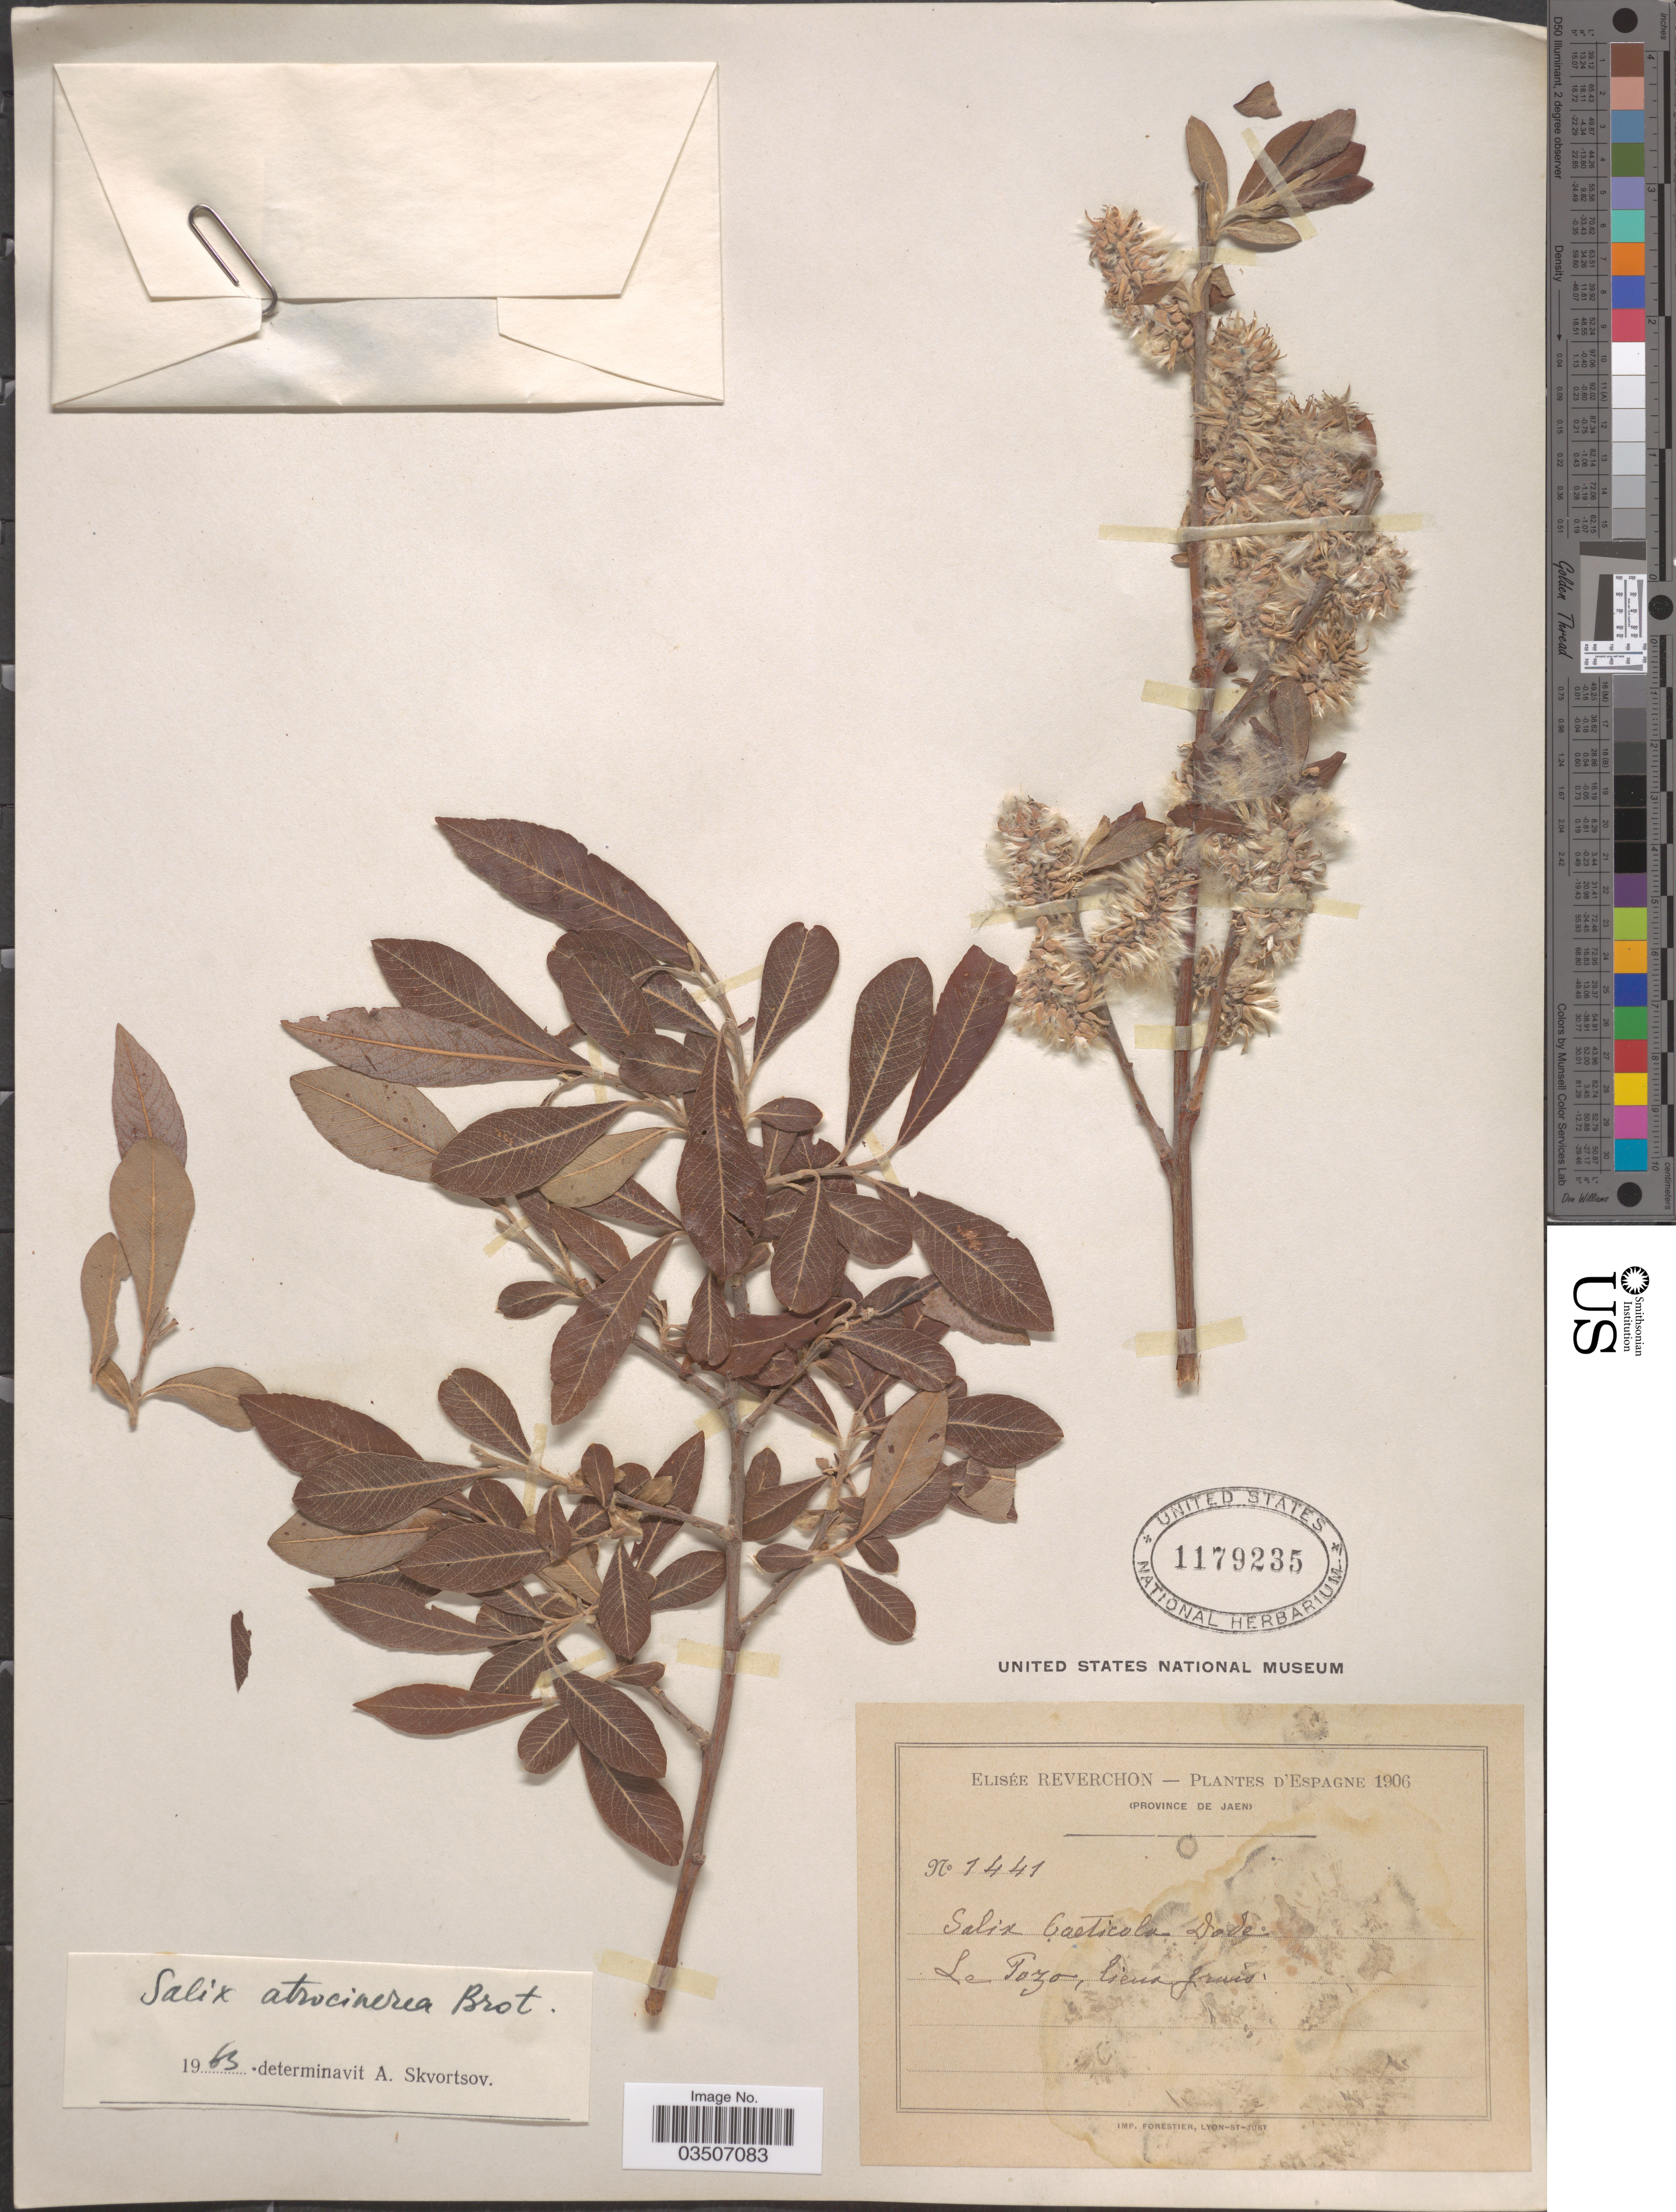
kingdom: Plantae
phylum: Tracheophyta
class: Magnoliopsida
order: Malpighiales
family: Salicaceae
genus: Salix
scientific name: Salix atrocinerea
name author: Brot.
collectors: E. Reverchon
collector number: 1441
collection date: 1906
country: Spain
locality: Espagne (Province de Jaen), Le Tozo.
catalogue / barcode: US 1179235